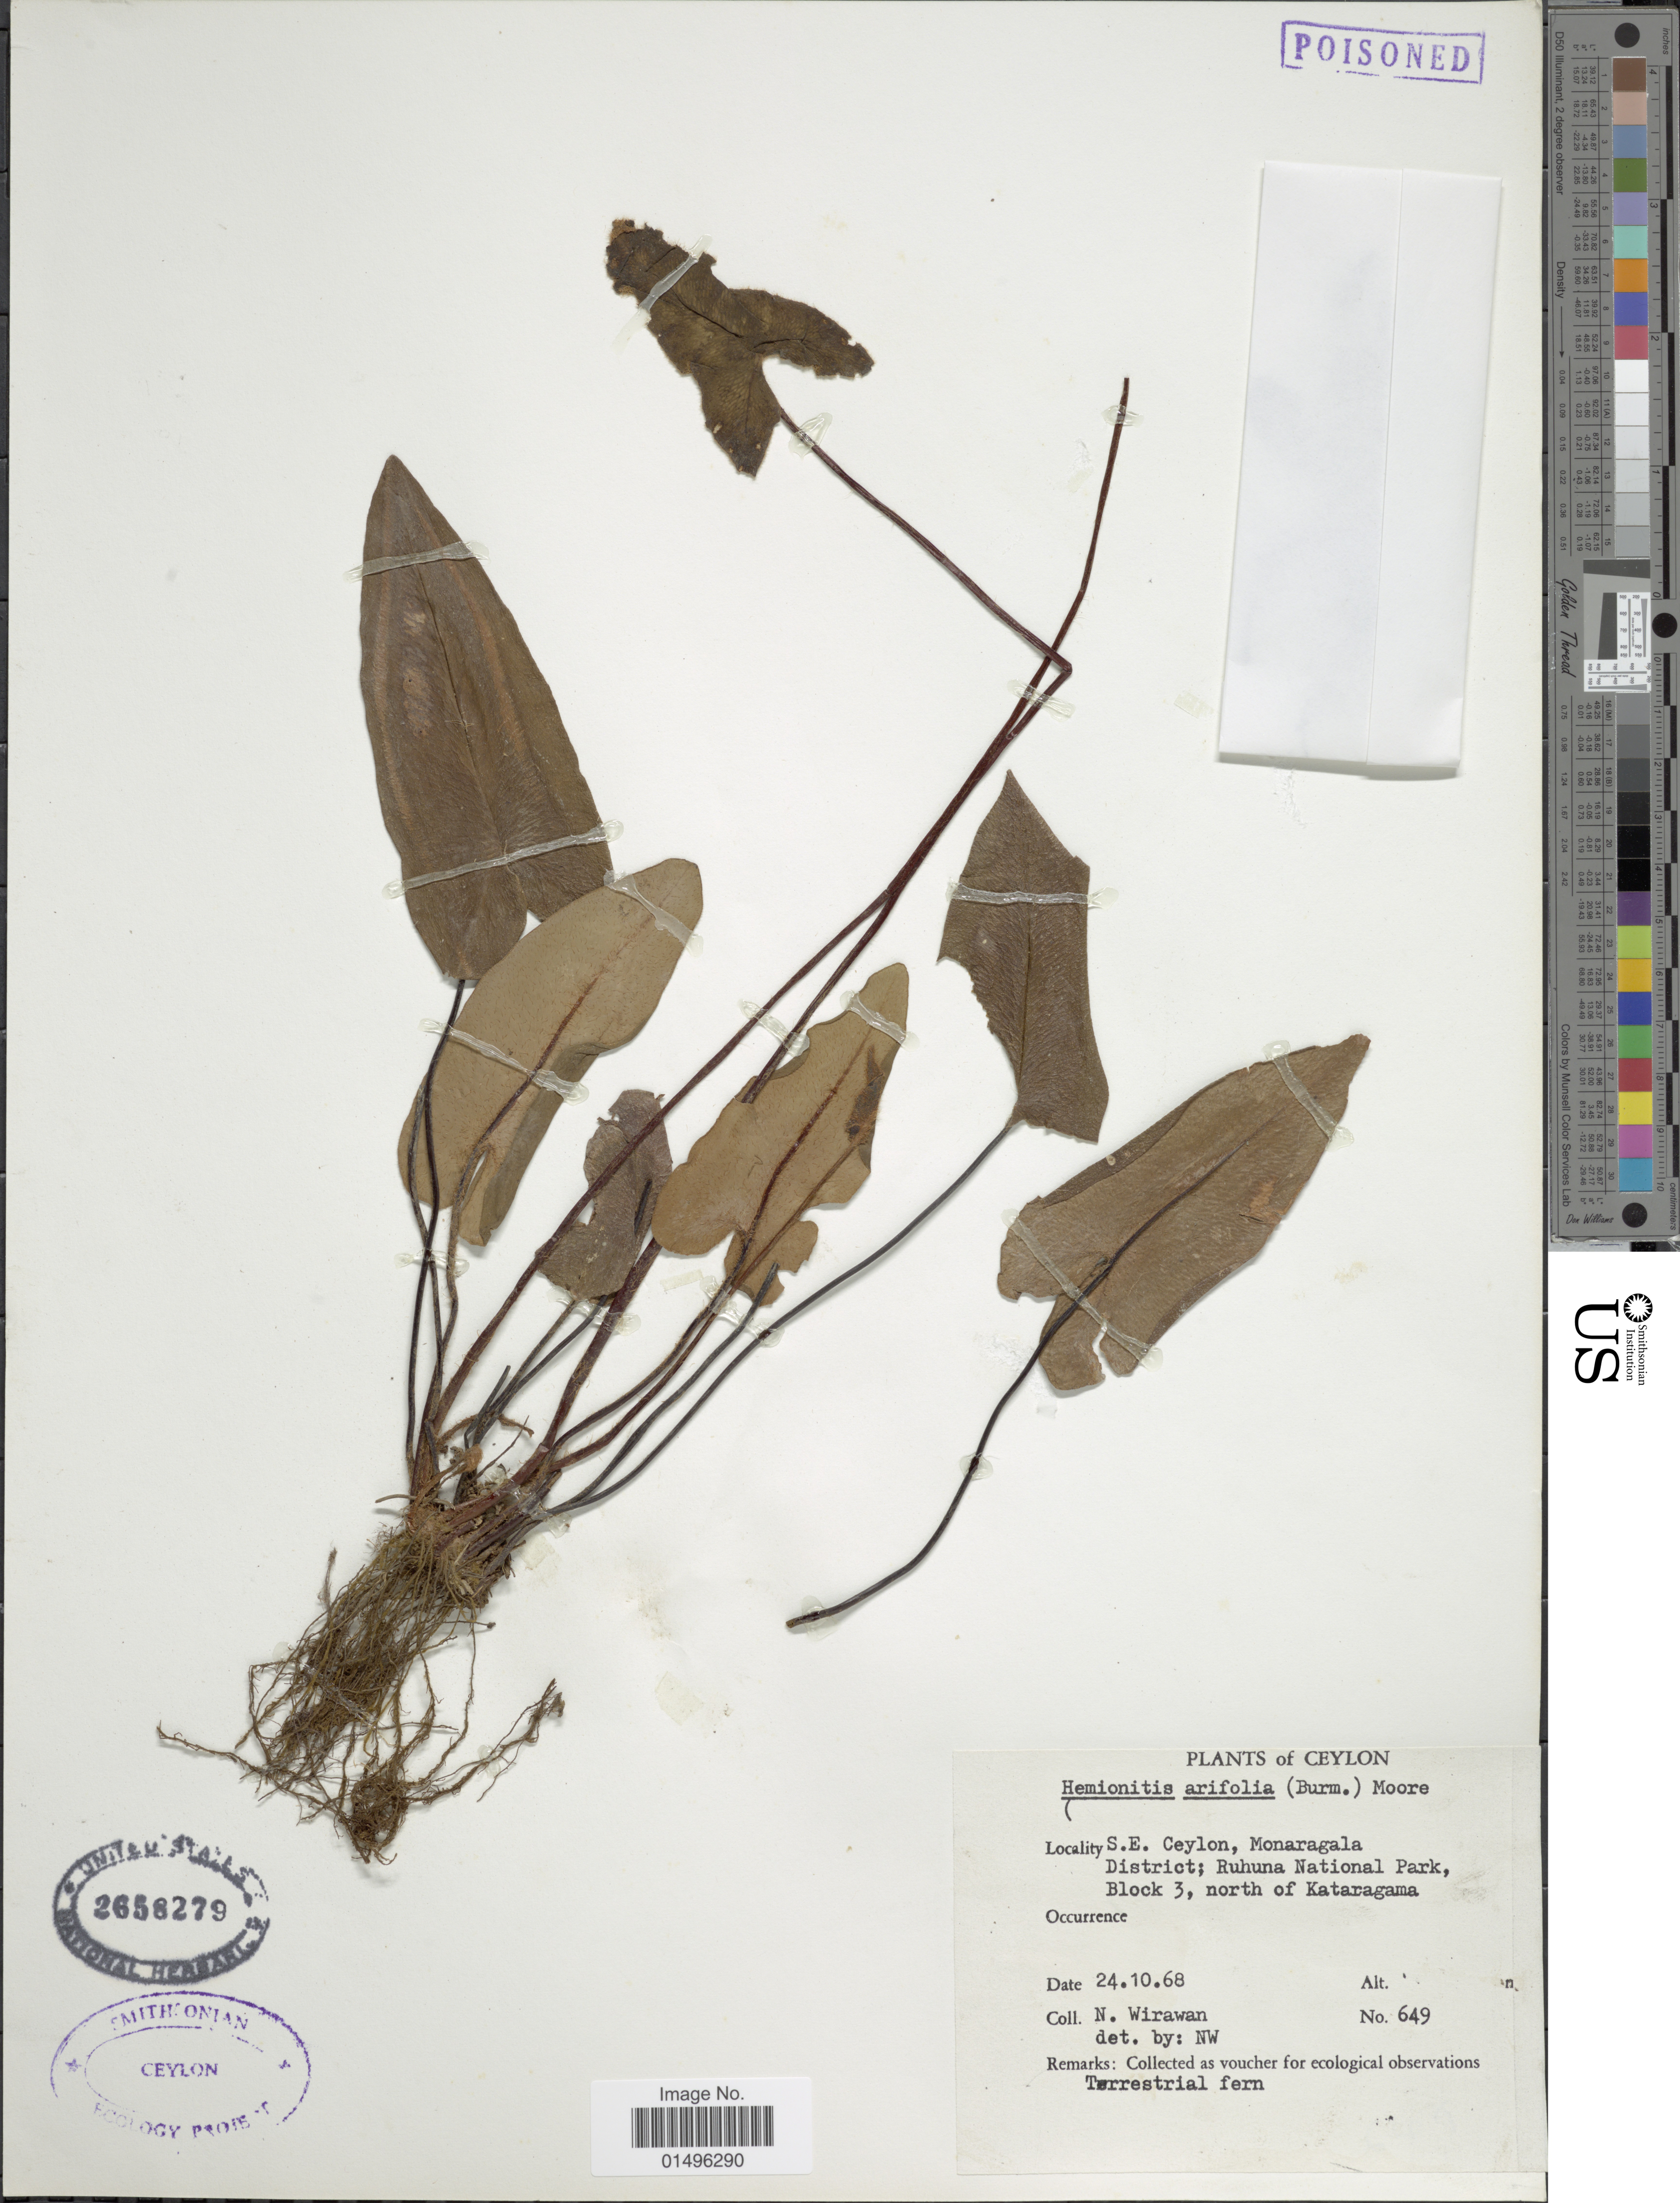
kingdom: Plantae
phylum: Tracheophyta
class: Polypodiopsida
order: Polypodiales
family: Pteridaceae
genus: Parahemionitis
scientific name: Parahemionitis cordata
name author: (Roxb. ex Hook. & Grev.) Fraser-Jenk.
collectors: N. Wirawan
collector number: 649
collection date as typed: Transcribed d/m/y: 24/10/68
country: Sri Lanka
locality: Ceylon, S. E. Ceylon, Monaragala District; Ruhuna National park, Block 3, north of Kataragama.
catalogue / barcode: US 2658279